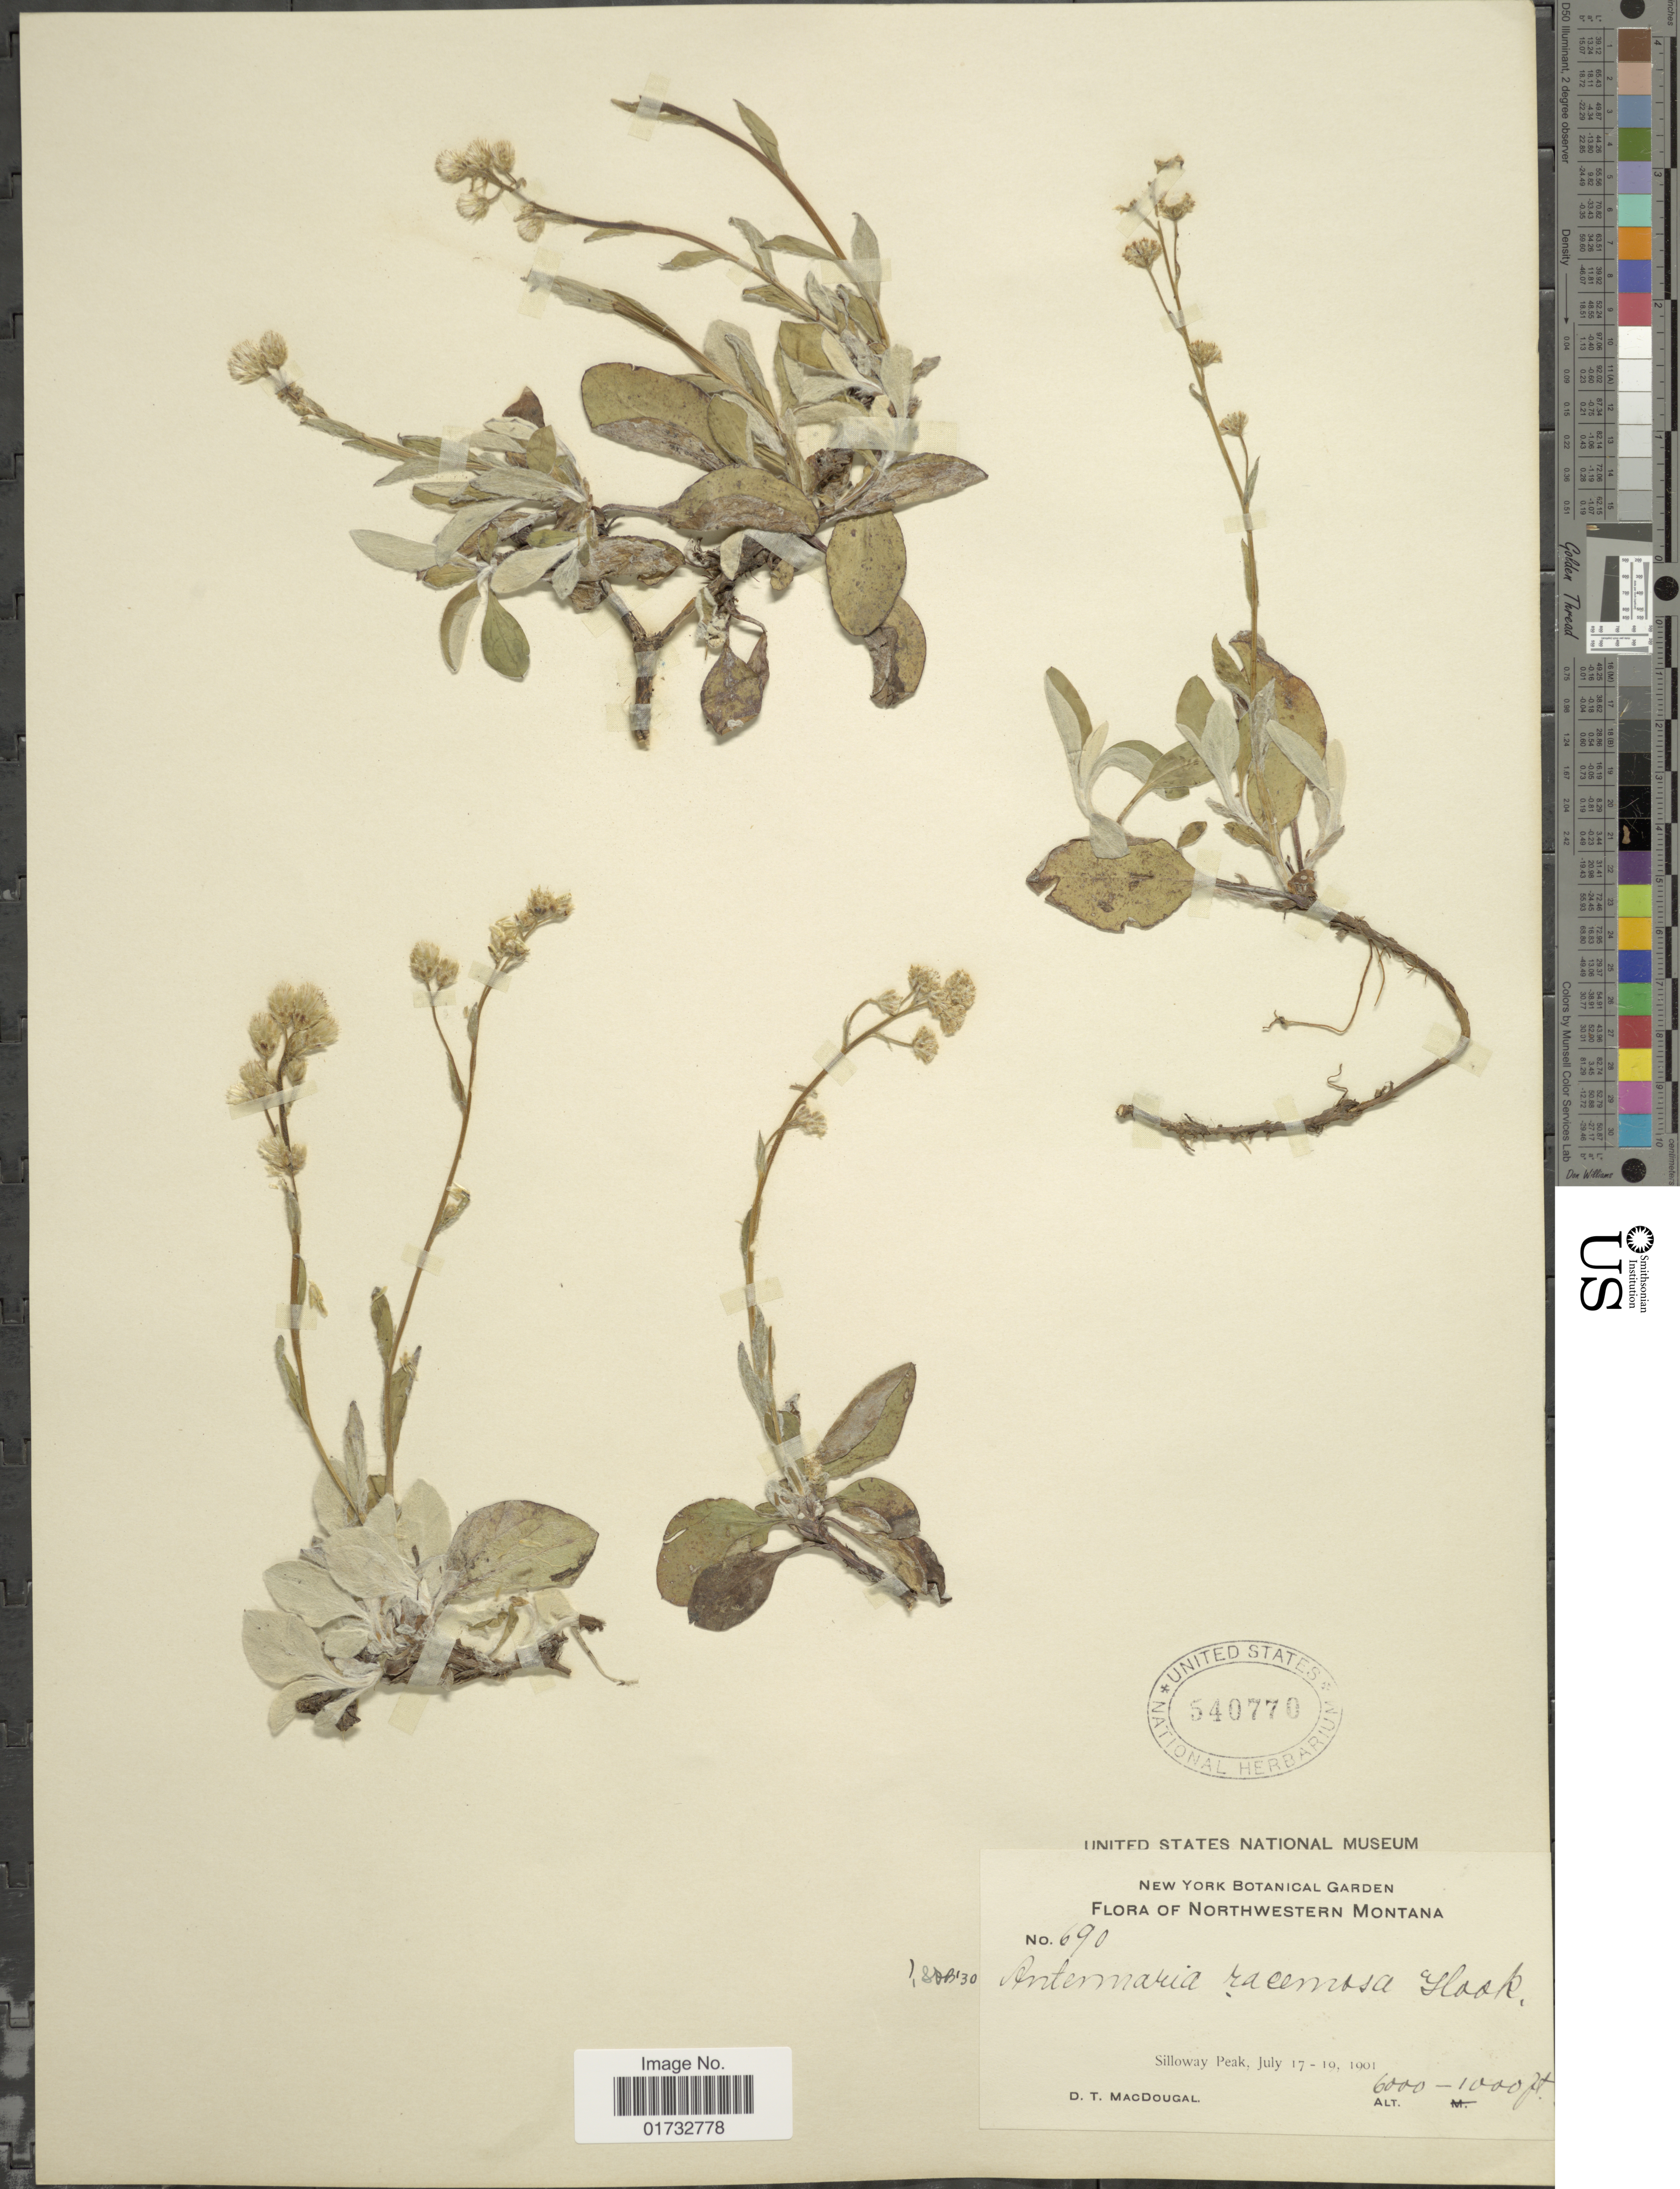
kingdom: Plantae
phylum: Tracheophyta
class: Magnoliopsida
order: Asterales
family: Asteraceae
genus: Antennaria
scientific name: Antennaria racemosa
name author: Hook.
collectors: D. T. MacDougal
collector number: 690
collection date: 1901-07-17/1901-07-19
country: United States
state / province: Montana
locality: Northwestern Montana. Silloway Peak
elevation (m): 305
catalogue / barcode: US 540770